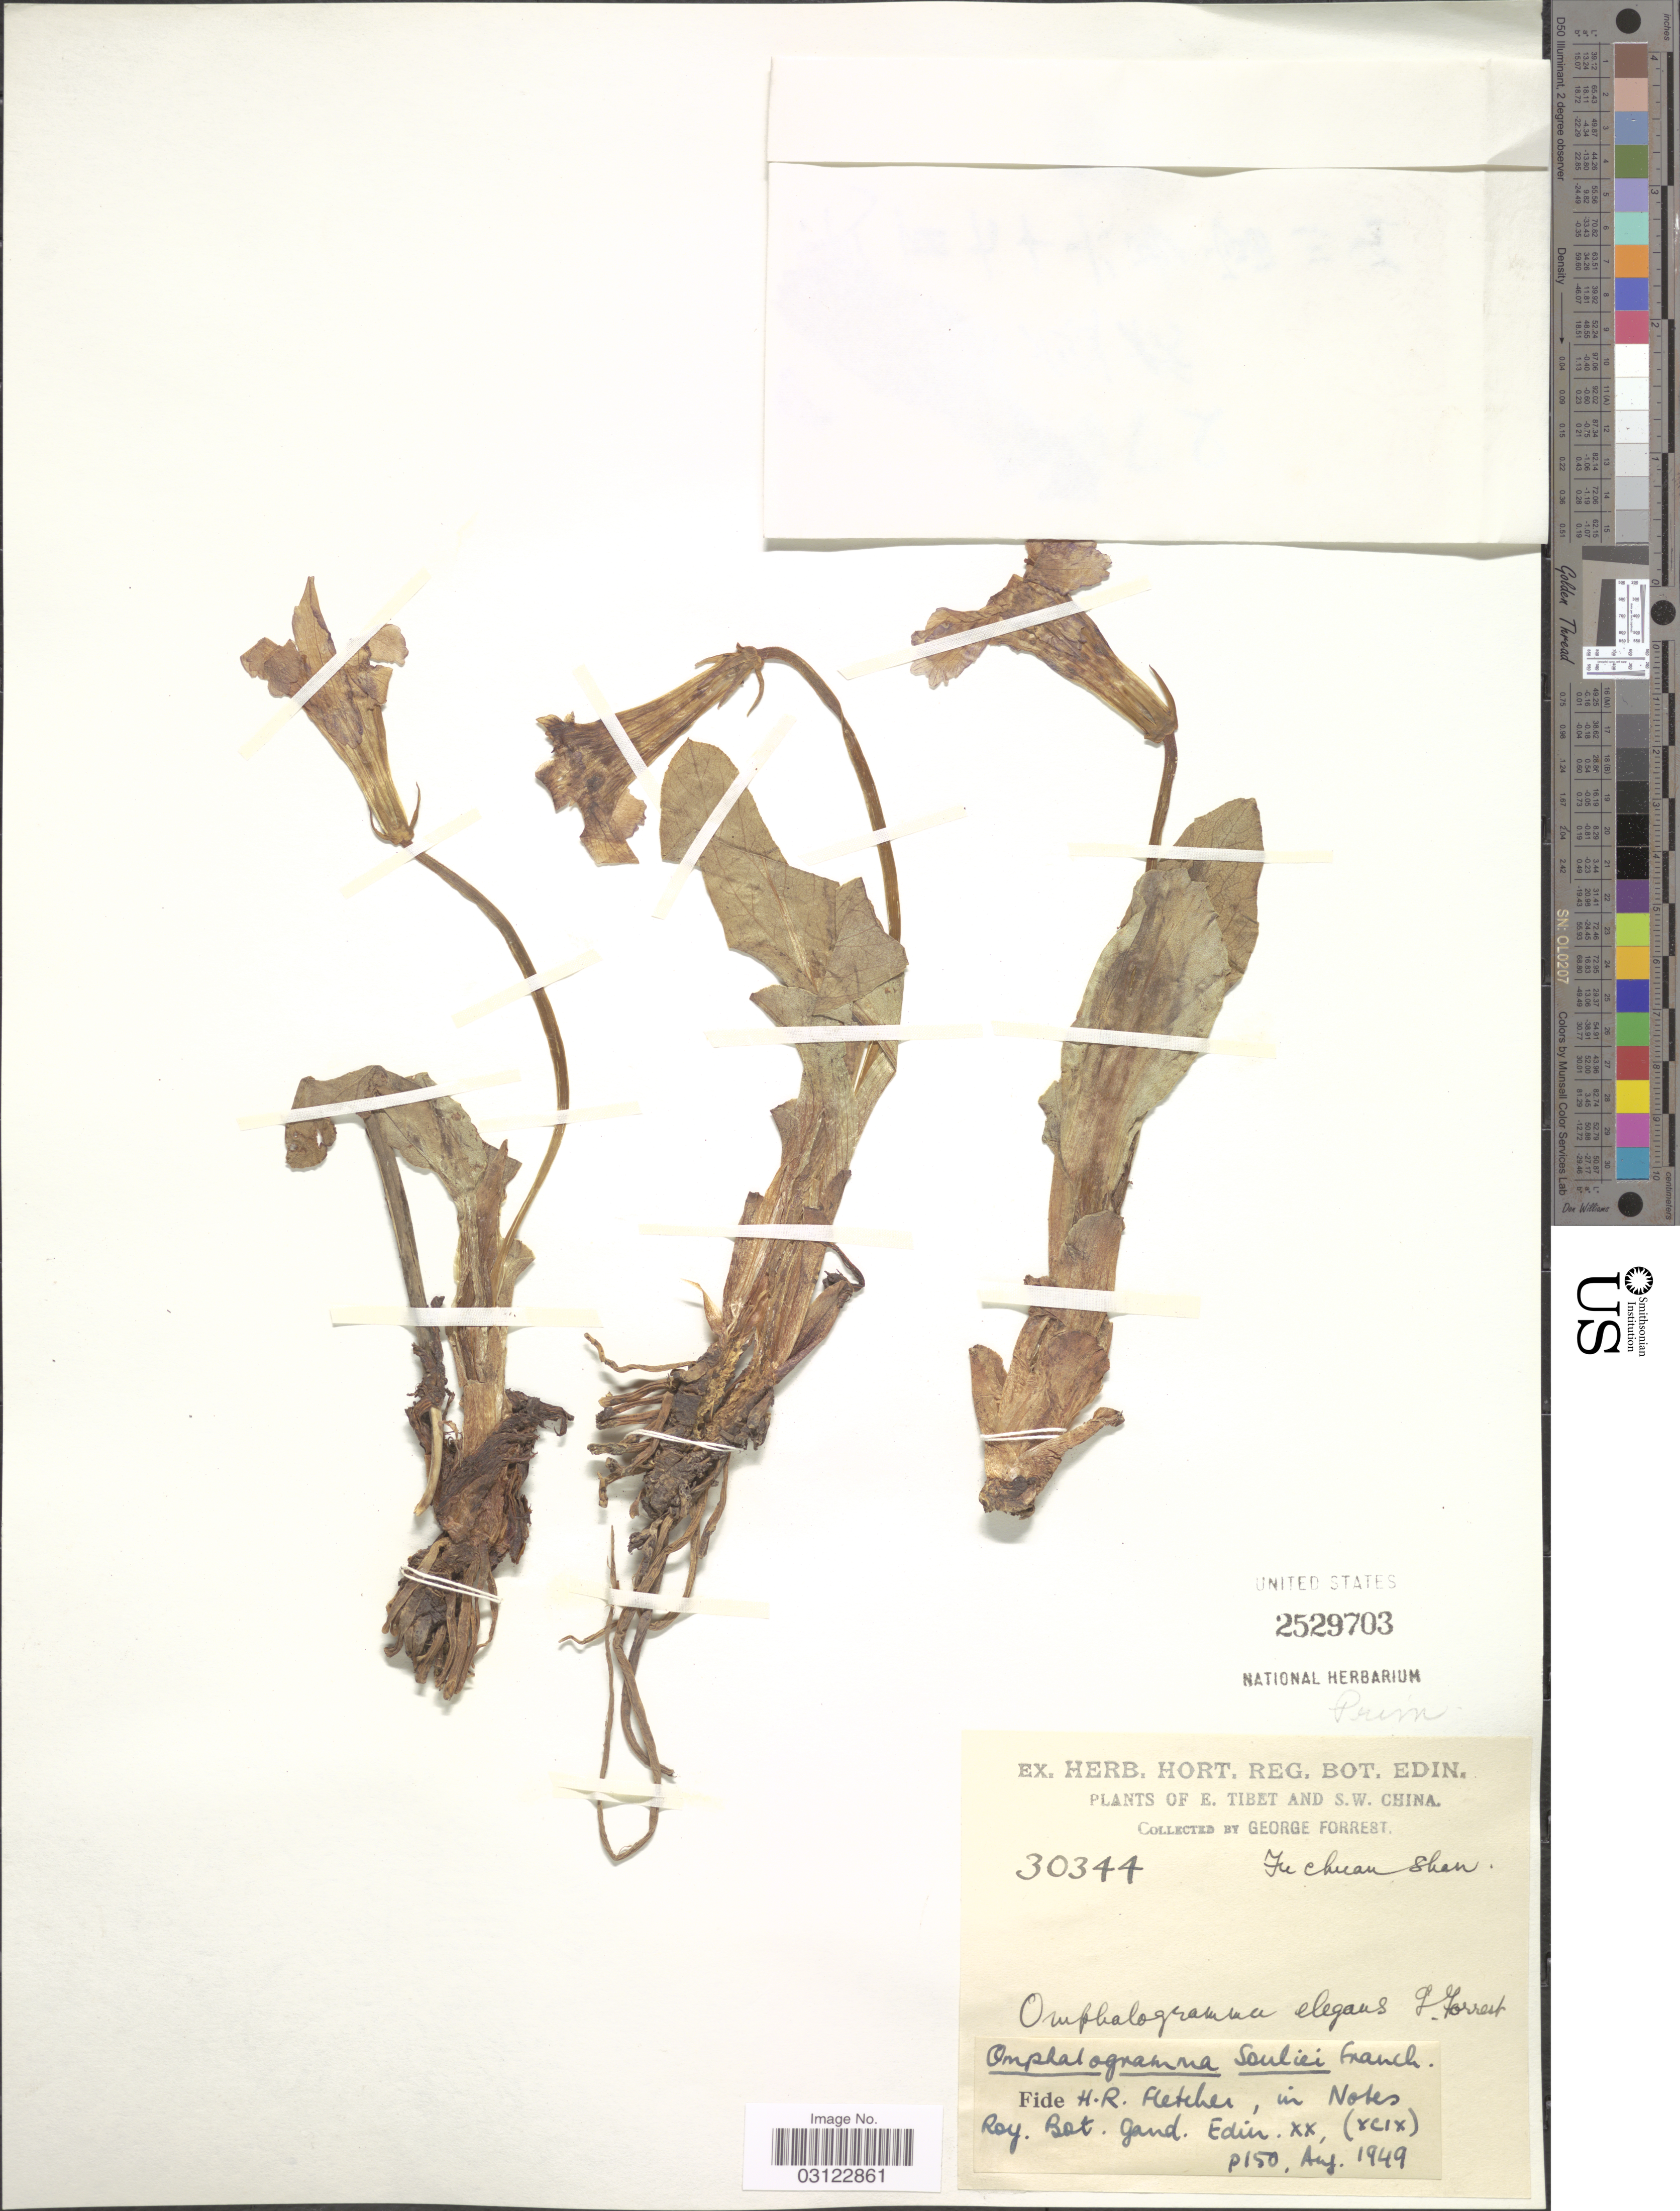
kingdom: Plantae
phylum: Tracheophyta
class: Magnoliopsida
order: Ericales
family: Primulaceae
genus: Omphalogramma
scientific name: Omphalogramma souliei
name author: Franch.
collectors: G. Forrest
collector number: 30344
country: China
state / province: Xizang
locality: E. Tibet and S.W. China. Fu Chuan Shan.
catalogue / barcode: US 2529703